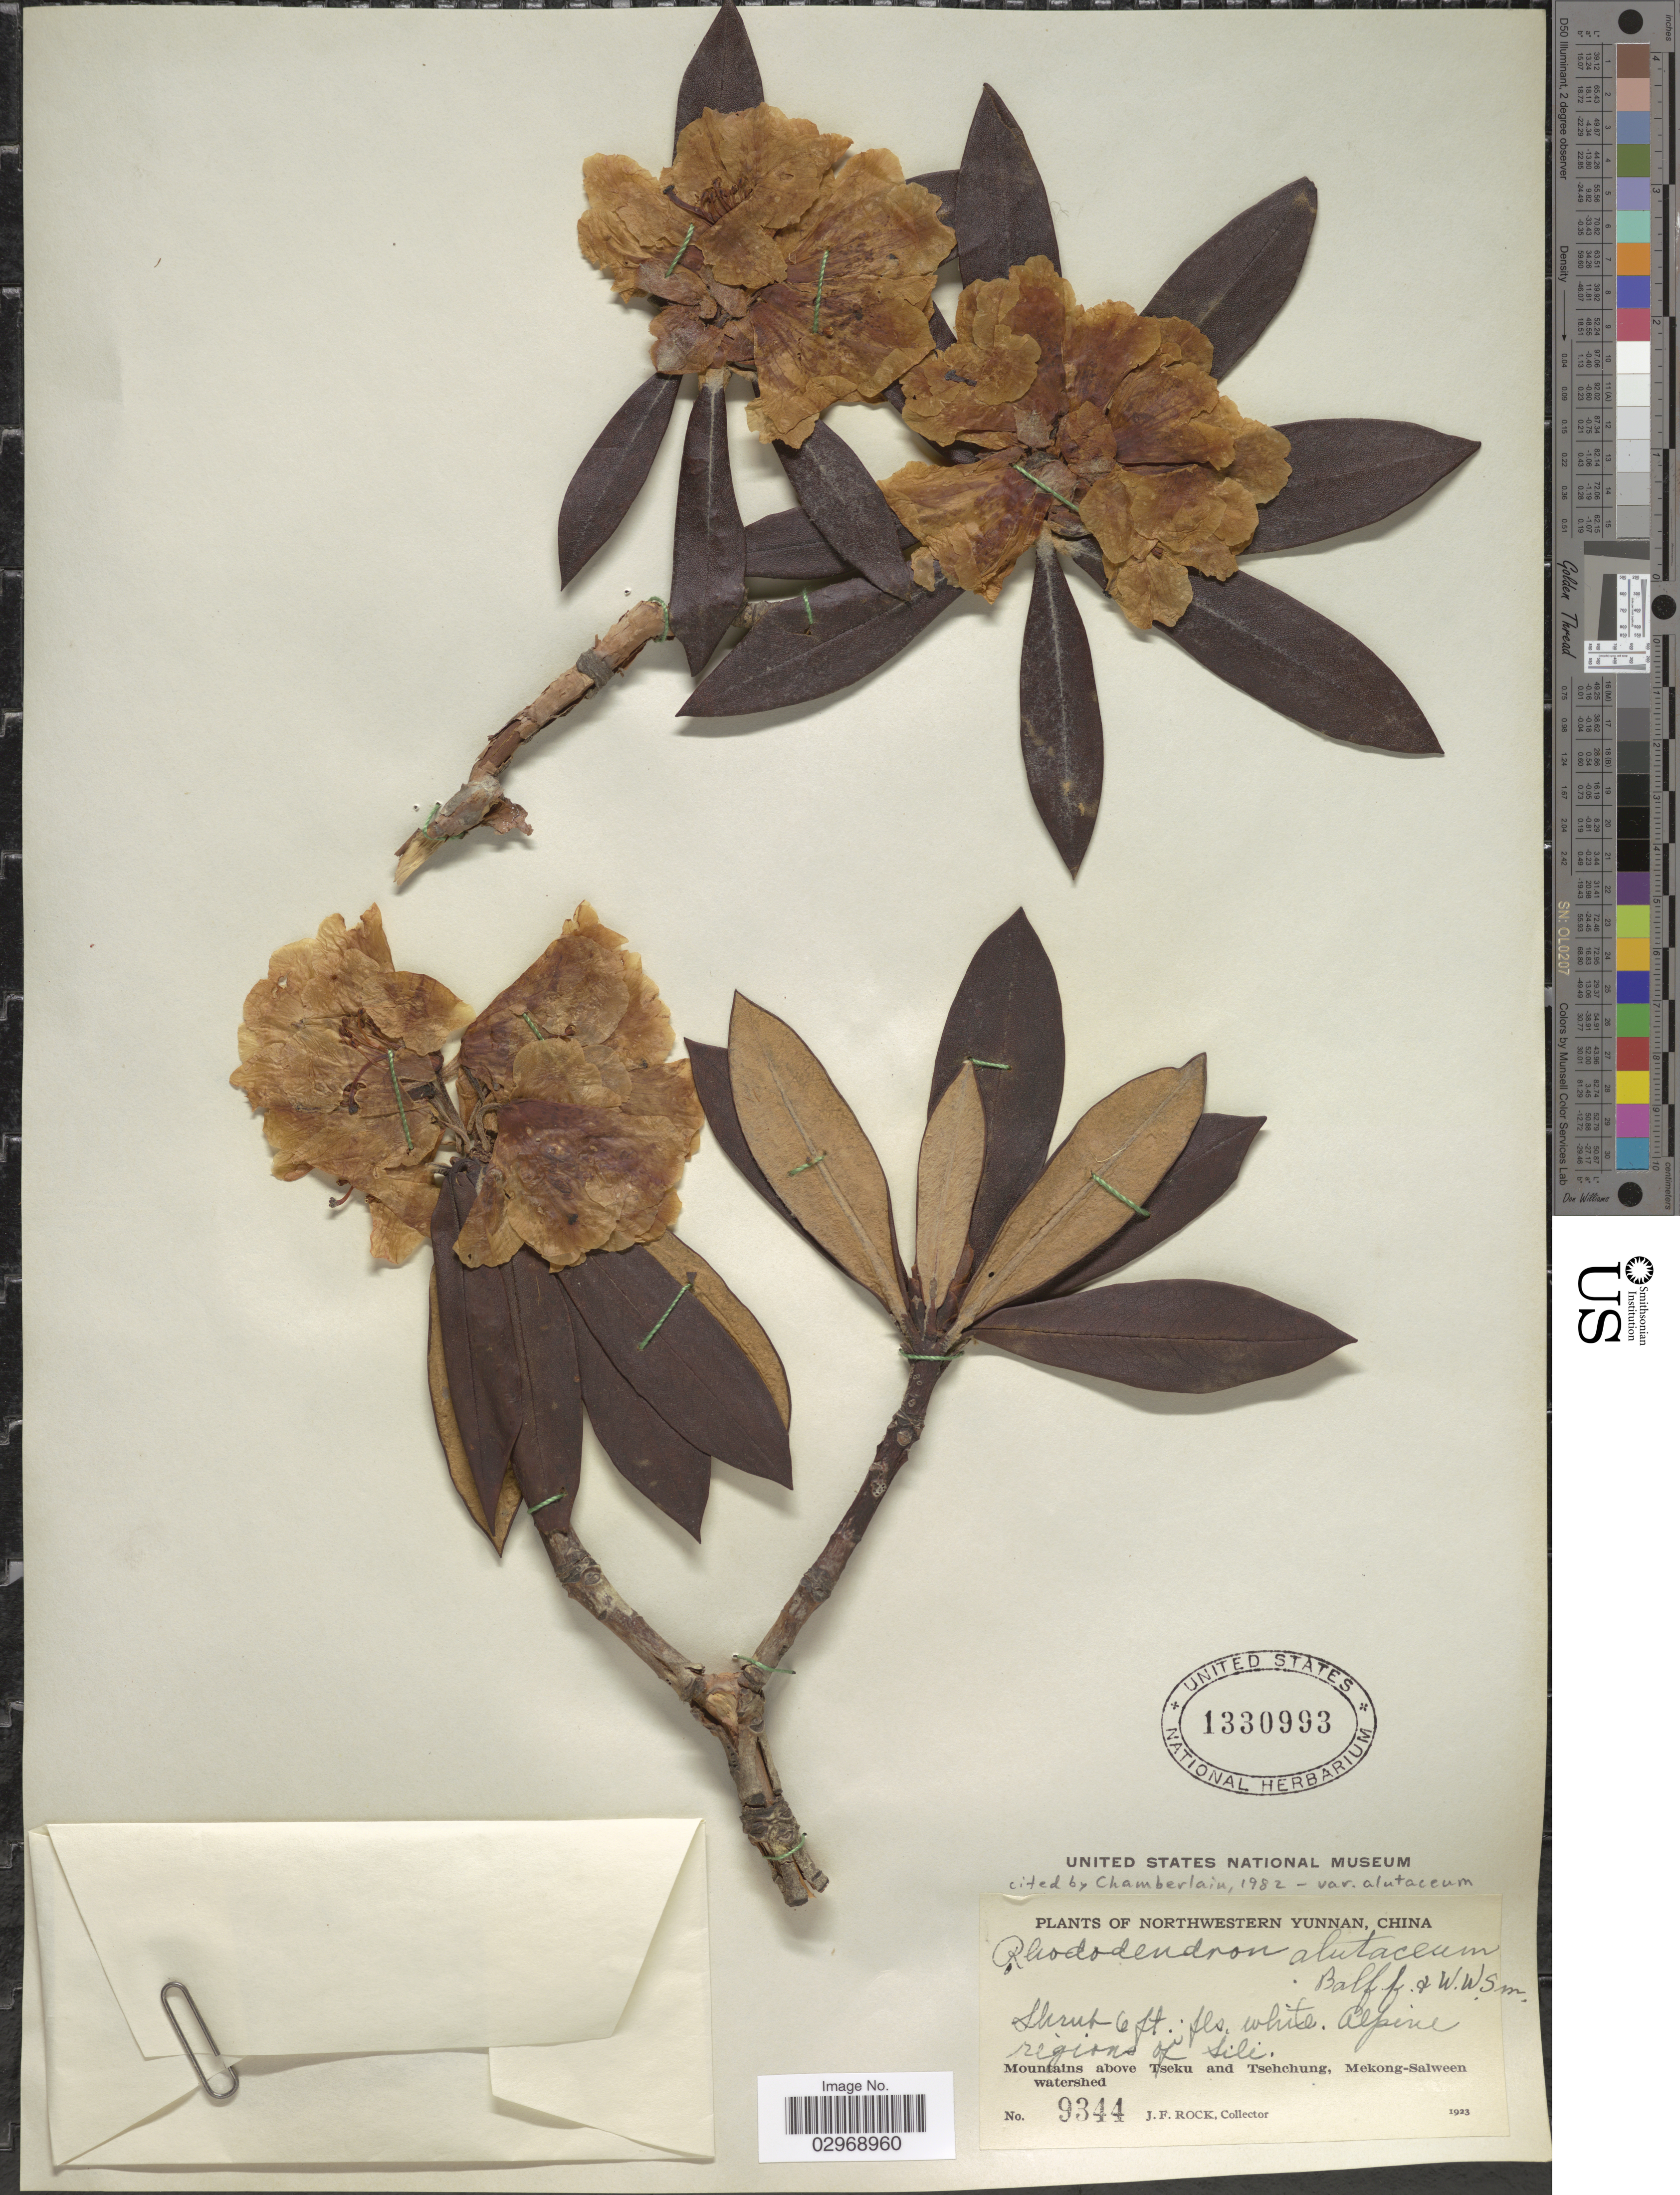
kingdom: Plantae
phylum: Tracheophyta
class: Magnoliopsida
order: Ericales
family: Ericaceae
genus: Rhododendron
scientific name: Rhododendron alutaceum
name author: Balf. f. & W.W. Sm.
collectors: J. Rock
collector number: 9344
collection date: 1923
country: China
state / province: Yunnan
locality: Northwestern Yunnan. Alpine regions of Sili. Mountains above Tseku and Tsehchung, Mekong-Salween watershed.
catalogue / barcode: US 1330993